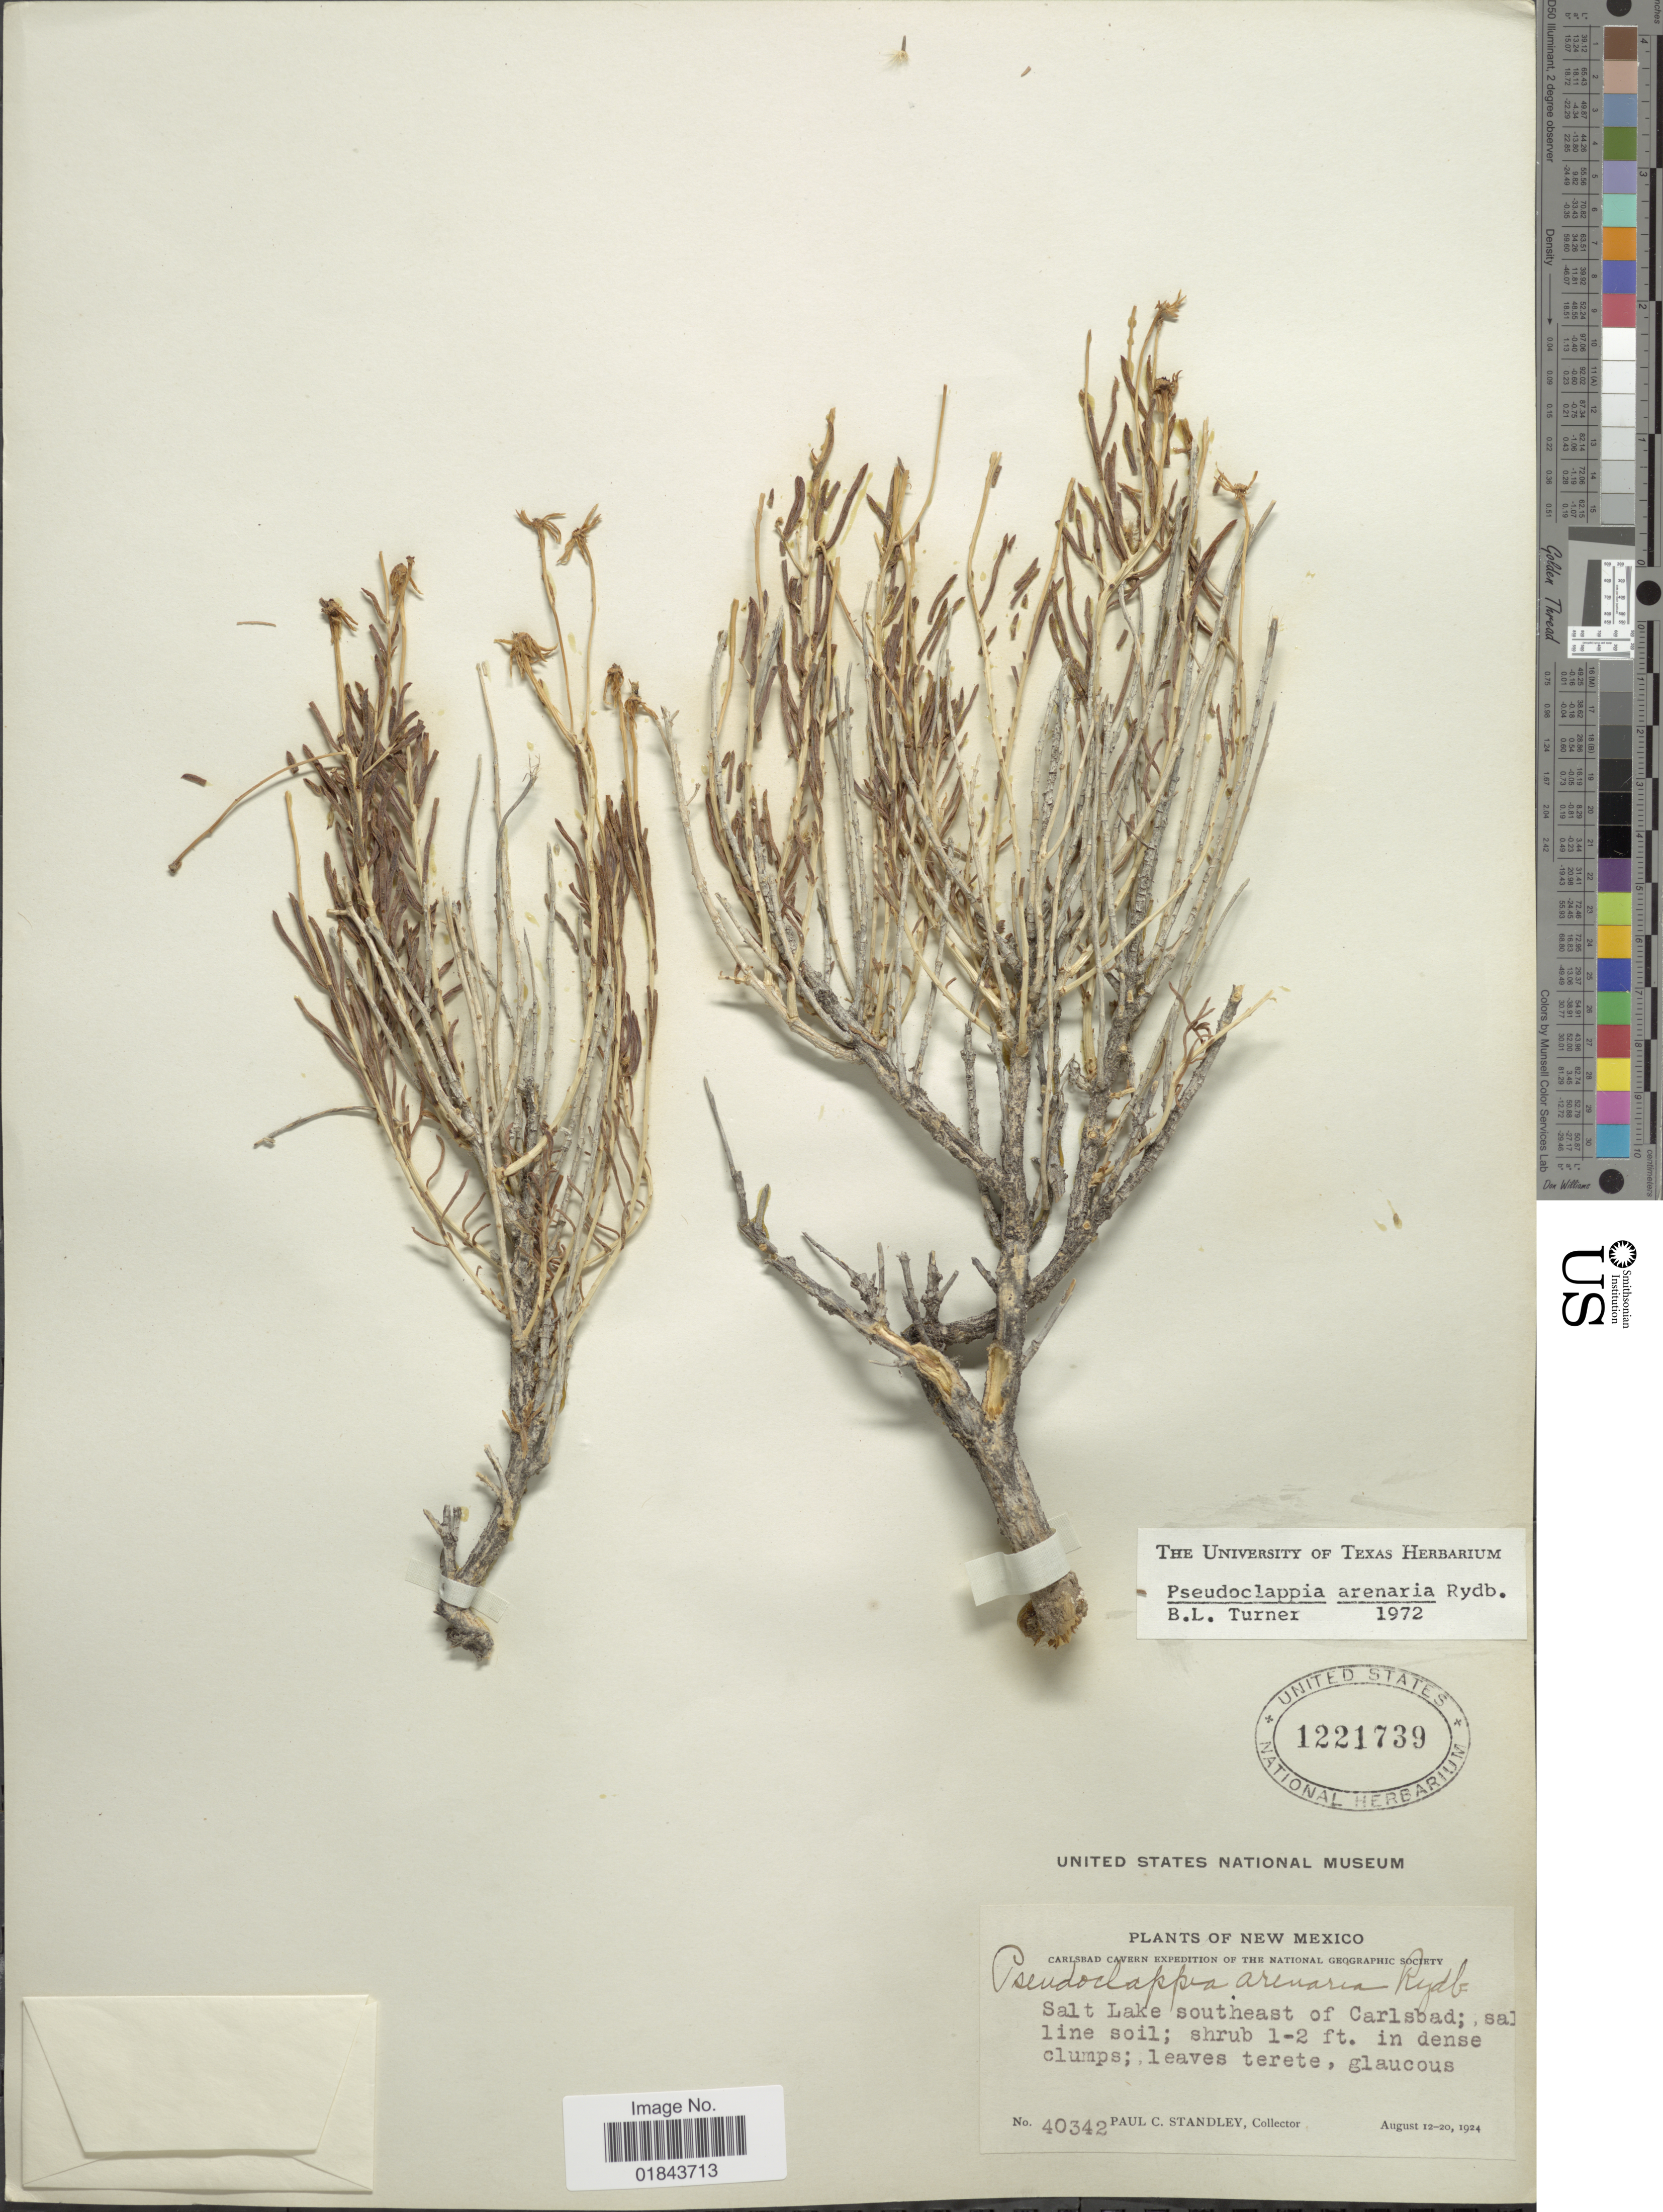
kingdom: Plantae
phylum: Tracheophyta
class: Magnoliopsida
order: Asterales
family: Asteraceae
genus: Pseudoclappia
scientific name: Pseudoclappia arenaria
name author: Rydb.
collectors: P. C. Standley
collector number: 40342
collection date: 1924-08-12/1924-08-20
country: United States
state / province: New Mexico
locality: Salt Lake southeast of Carlsbad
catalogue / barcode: US 1221739